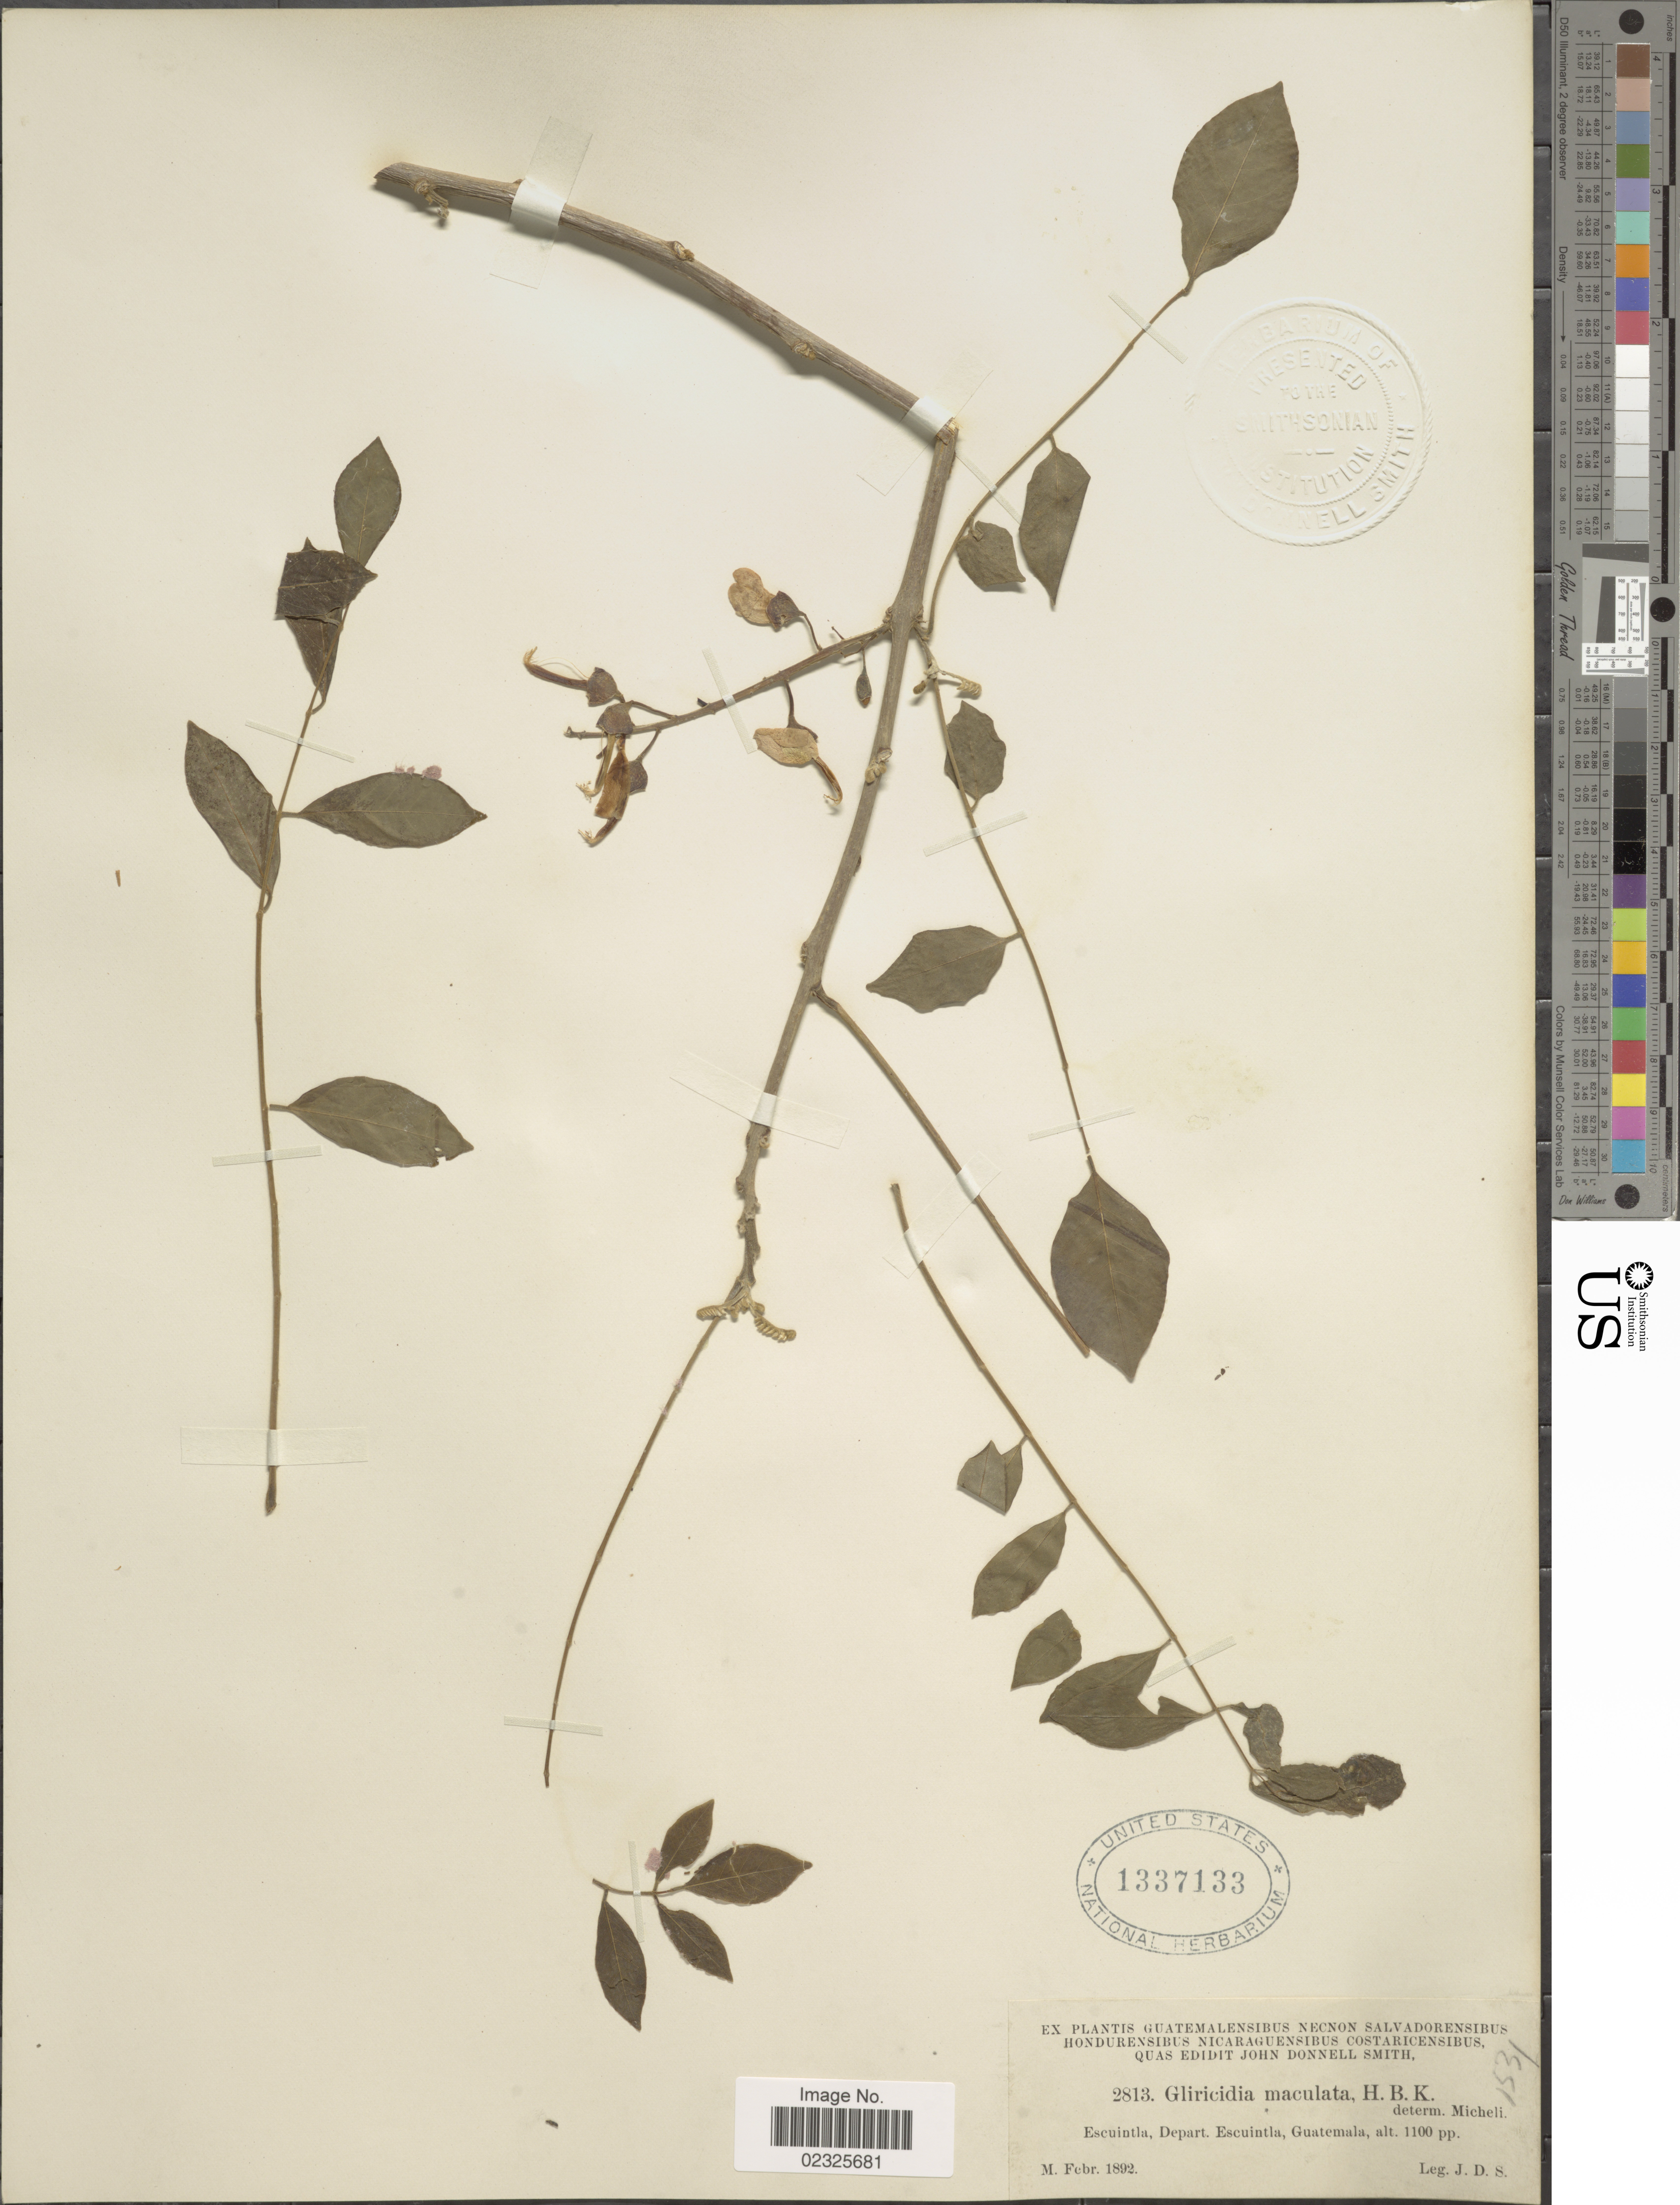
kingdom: Plantae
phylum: Tracheophyta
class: Magnoliopsida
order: Fabales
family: Fabaceae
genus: Gliricidia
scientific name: Gliricidia sepium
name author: (Jacq.) Kunth ex Walp.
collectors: J. Donnell Smith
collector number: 2813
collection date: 1892-02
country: Guatemala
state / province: Escuintla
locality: Escuintla, Depart. Escuintla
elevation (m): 335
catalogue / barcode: US 1337133